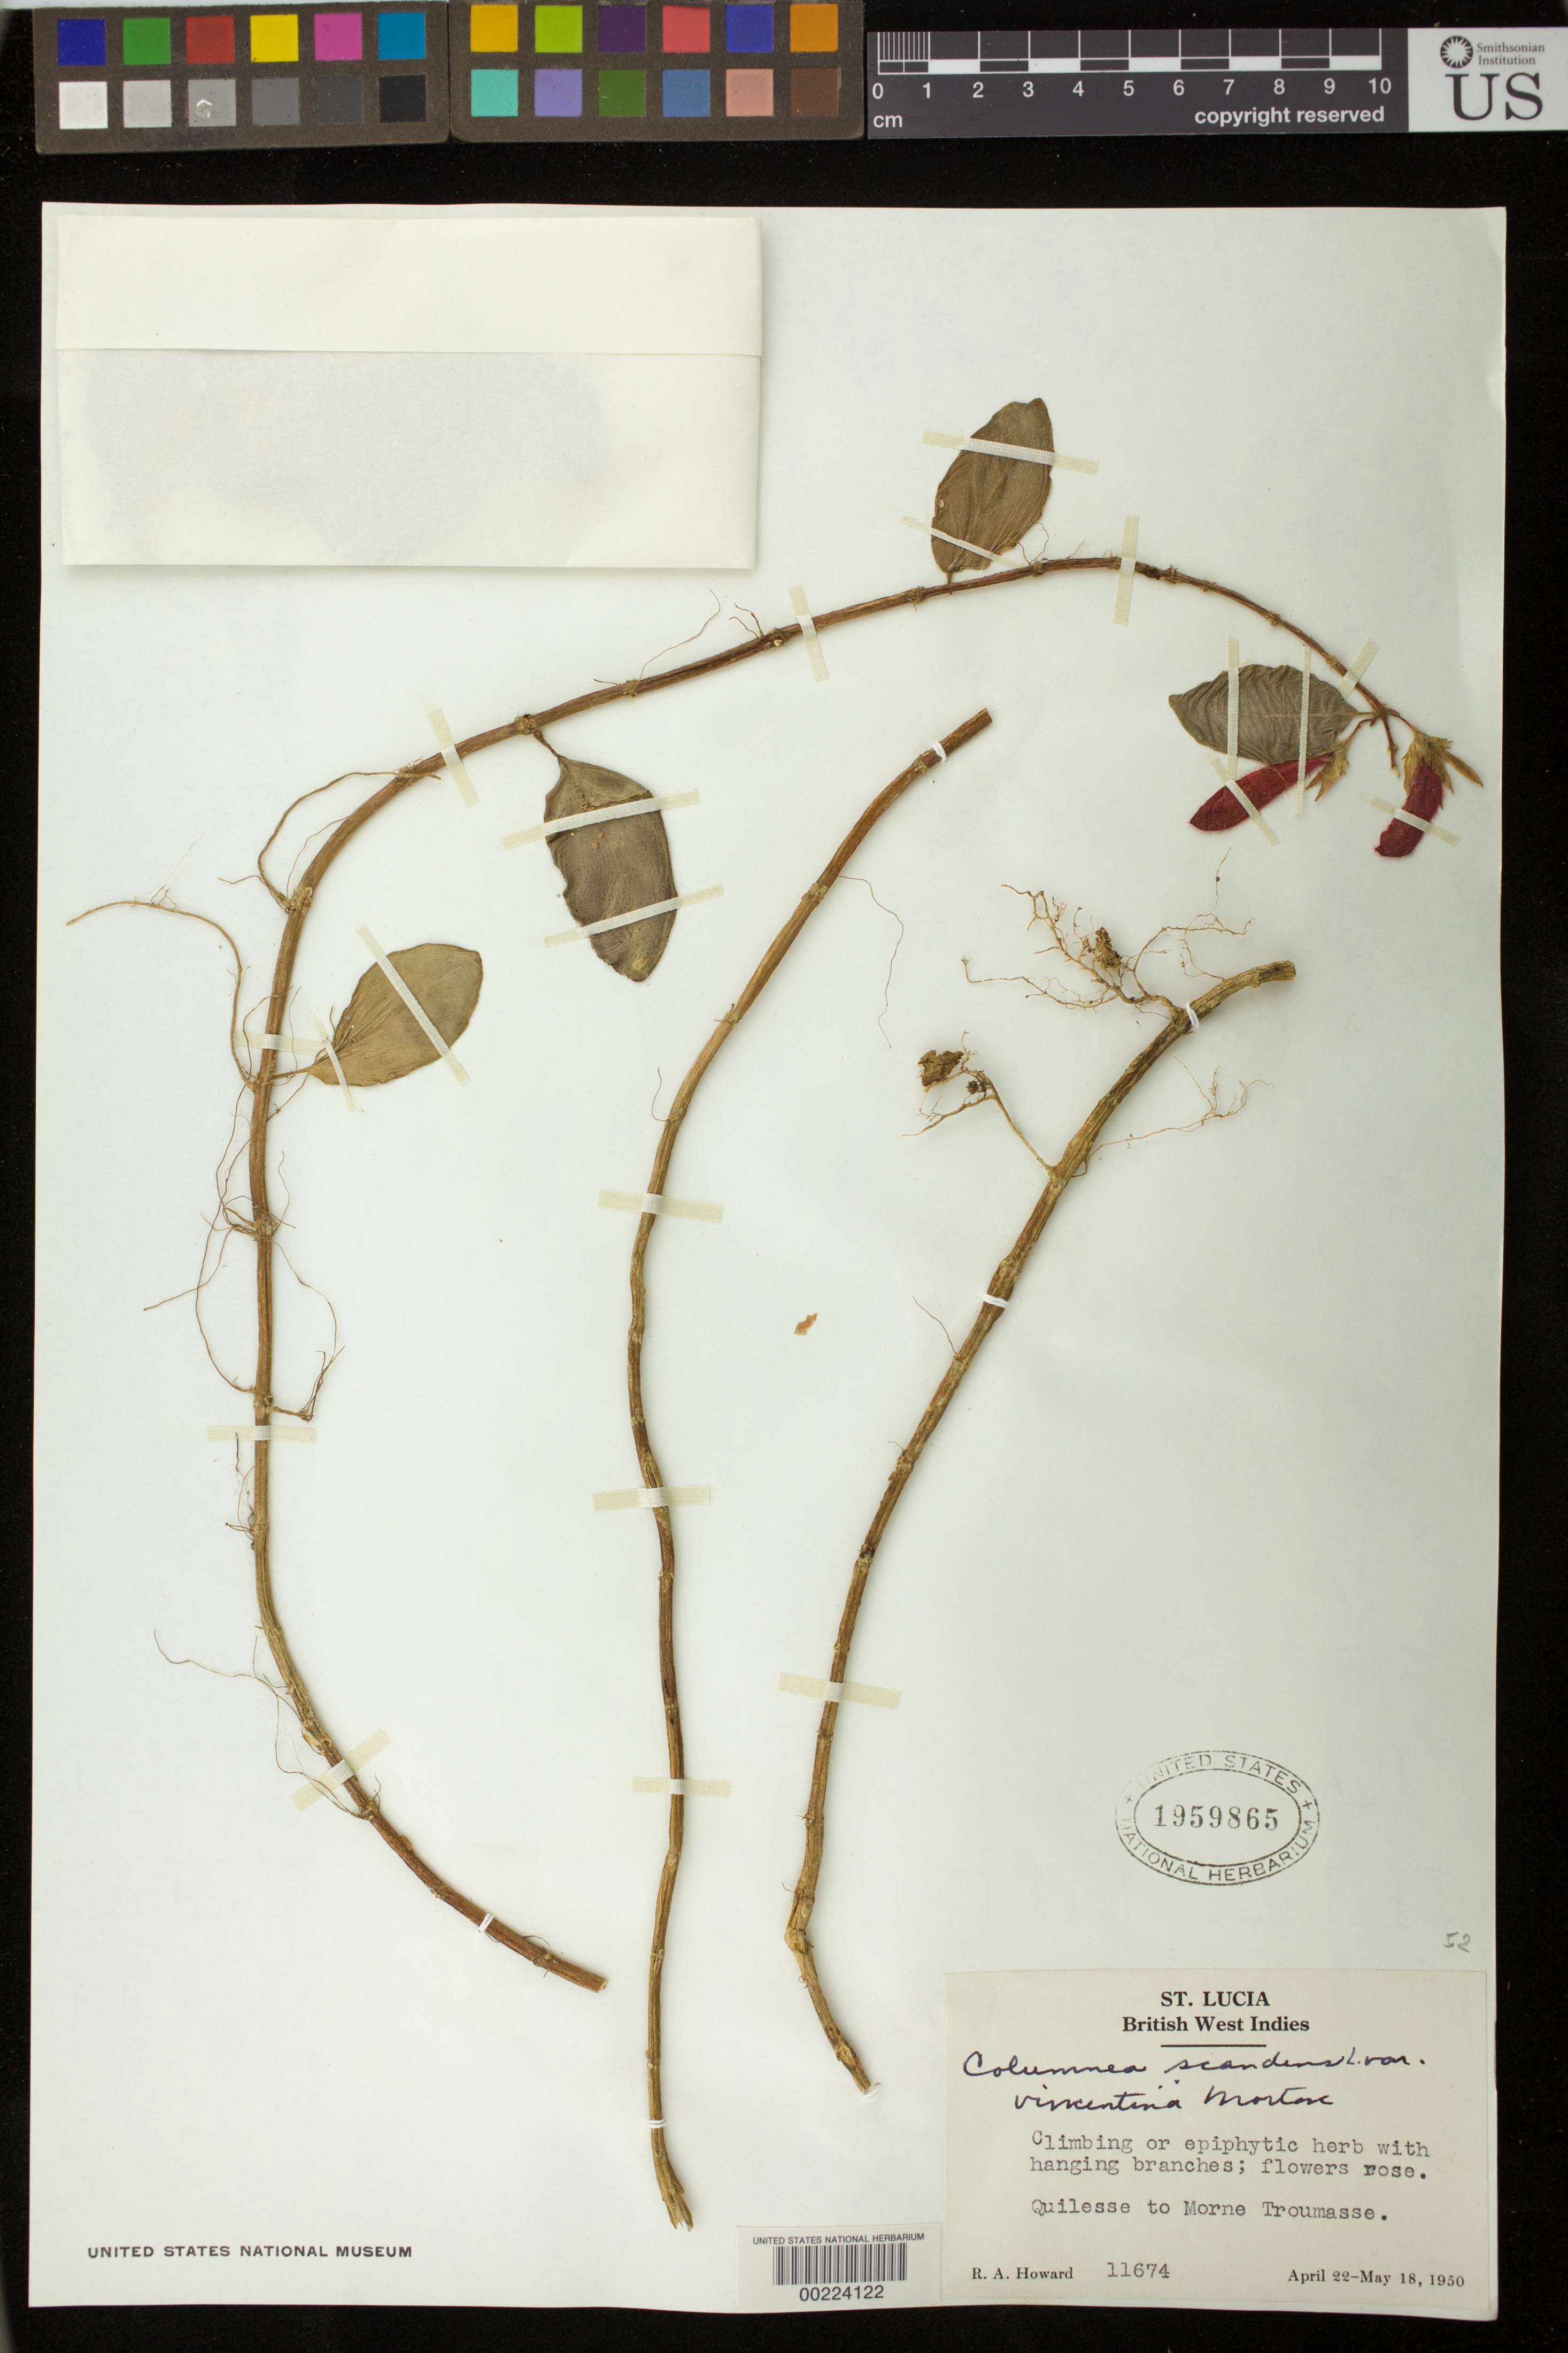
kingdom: Plantae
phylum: Tracheophyta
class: Magnoliopsida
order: Lamiales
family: Gesneriaceae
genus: Columnea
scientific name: Columnea scandens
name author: L.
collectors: R. A. Howard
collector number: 11674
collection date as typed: Apr-May 1950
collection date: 1950-04/1950-05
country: St. Lucia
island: St. Lucia I.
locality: Quilesse to Morne Troumasse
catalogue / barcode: US 1959865